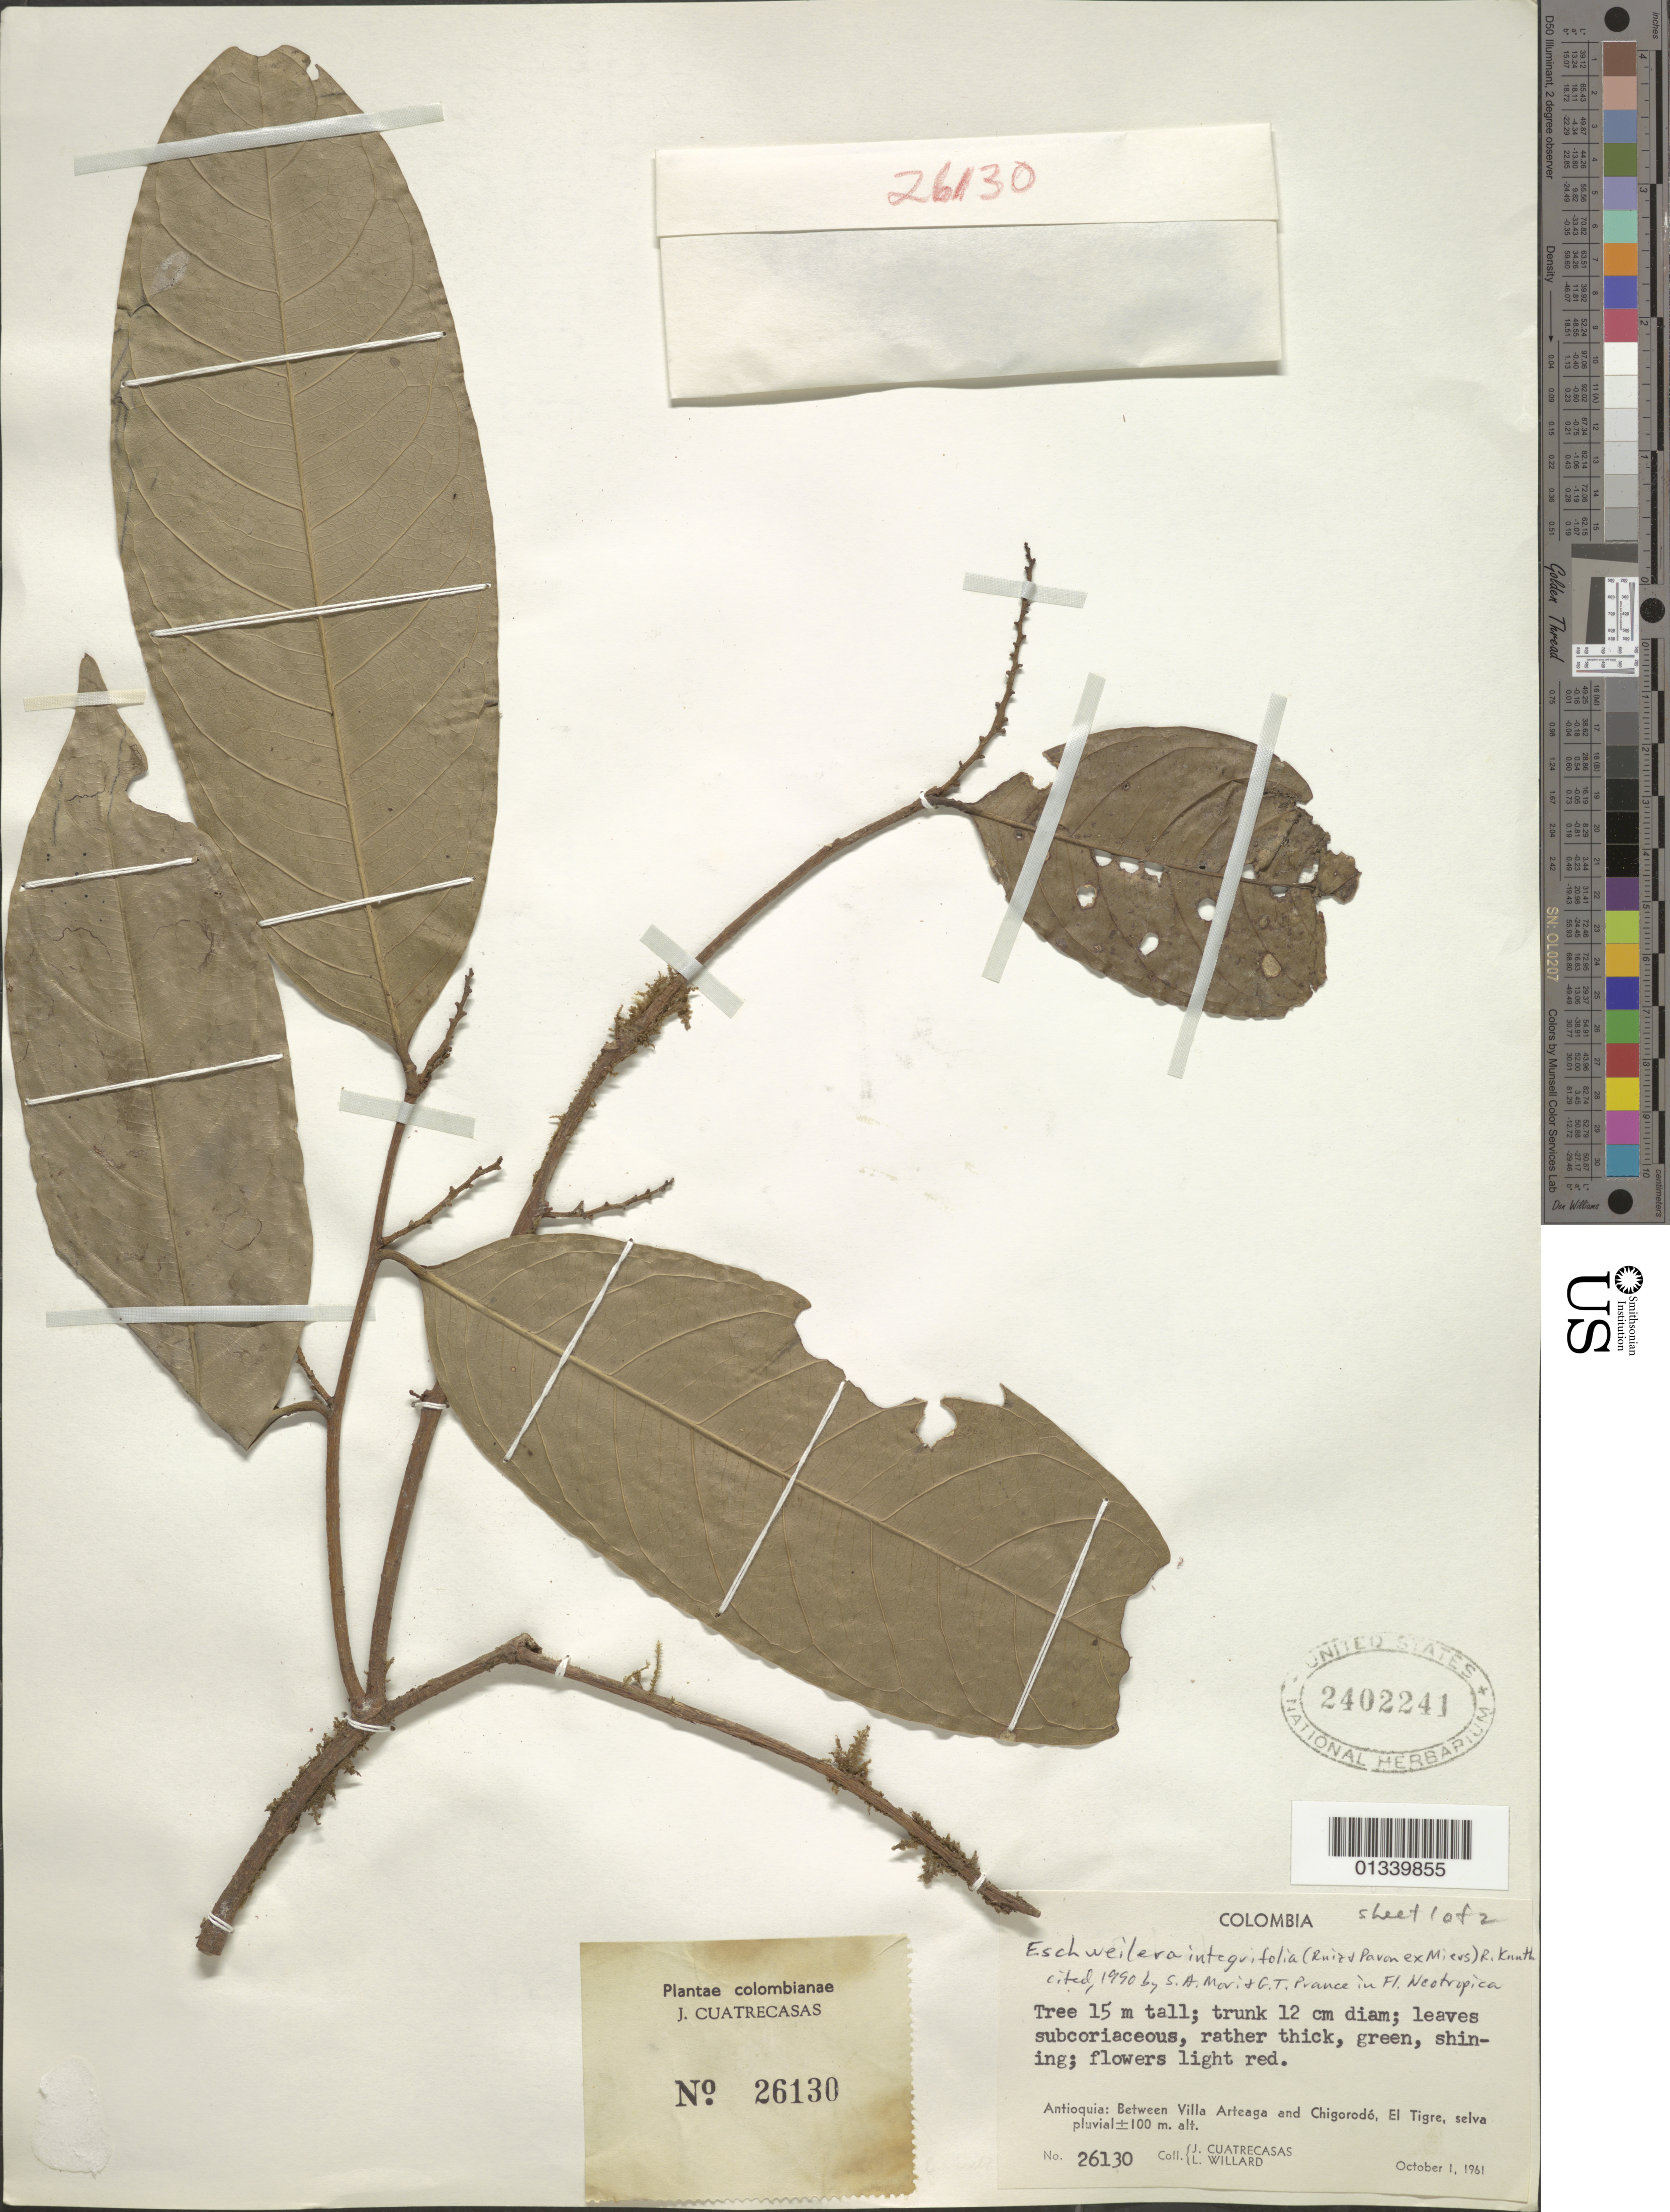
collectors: J. Cuatrecasas & L. Willard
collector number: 26130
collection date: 1961-10-01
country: Colombia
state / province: Antioquia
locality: Between Villa Arteaga and Chigorodo, El Tigre, selva pluvial.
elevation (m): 100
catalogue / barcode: US 2402241